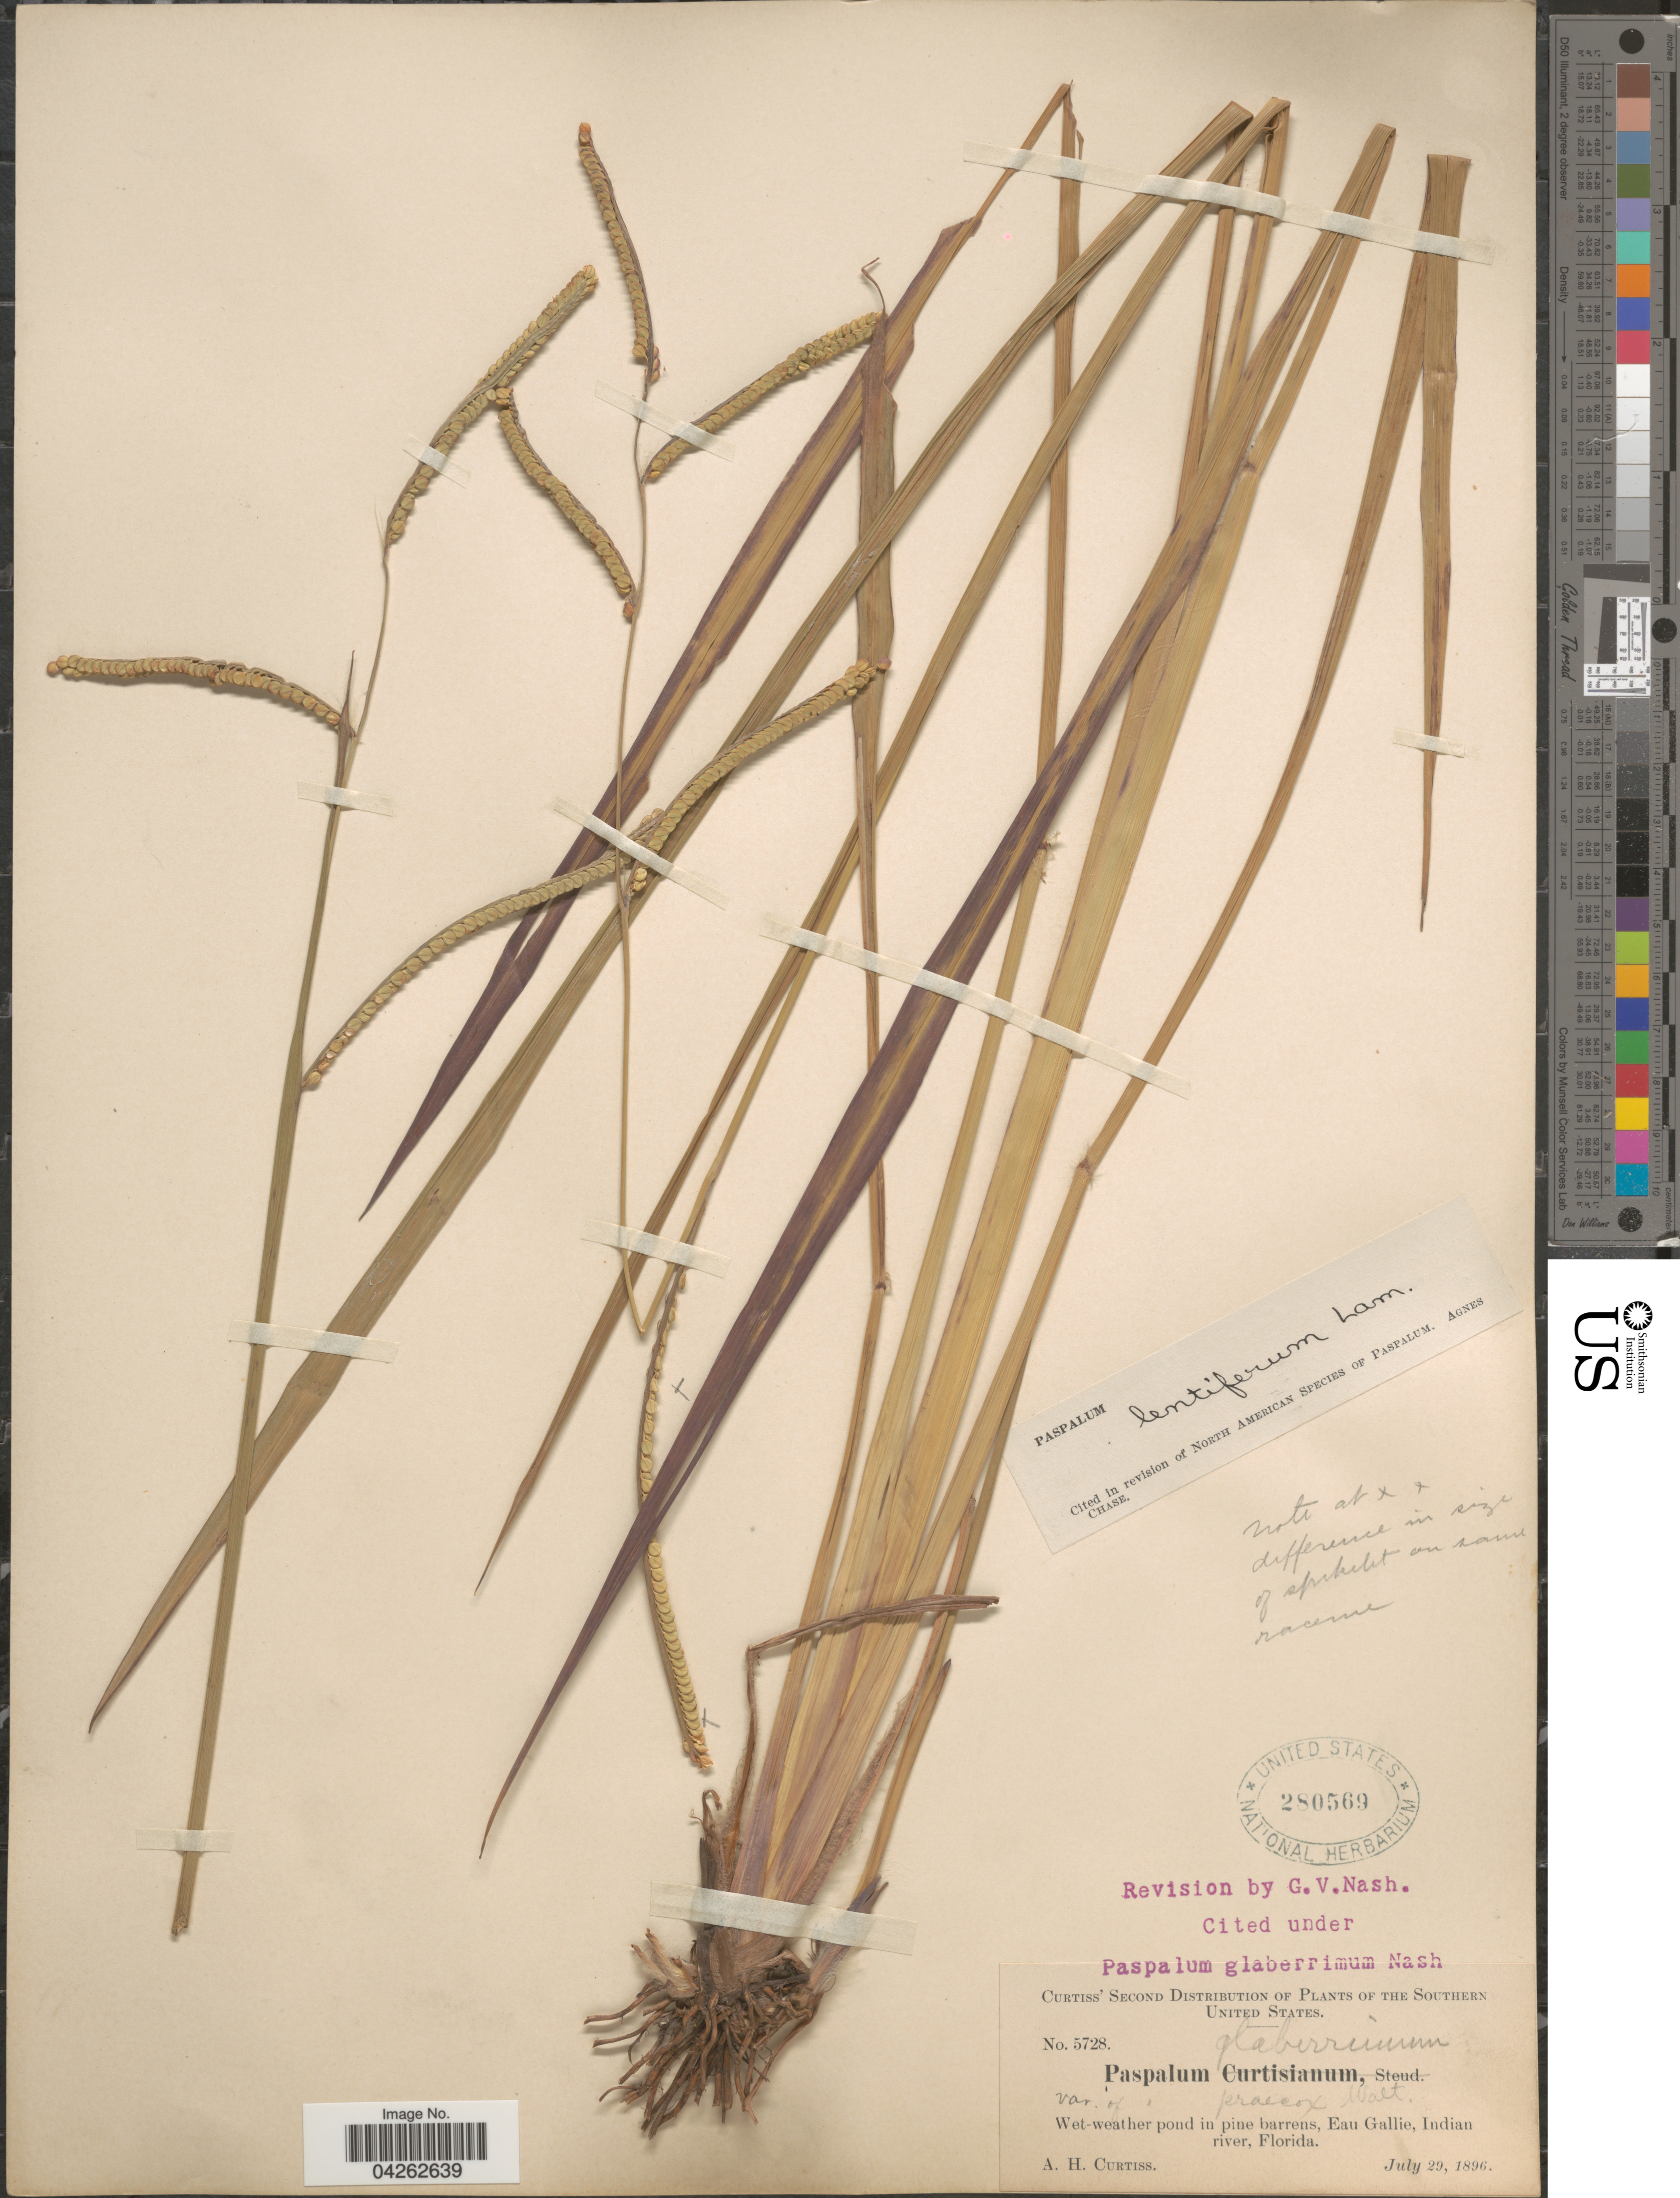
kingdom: Plantae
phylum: Tracheophyta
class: Liliopsida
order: Poales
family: Poaceae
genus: Paspalum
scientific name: Paspalum lentiferum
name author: Lam.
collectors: A. H. Curtiss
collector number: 5728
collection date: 1896-07-29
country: United States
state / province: Florida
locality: Southern United States. Wet-weather pond in pine barrens, Eau Gallie, Indian river.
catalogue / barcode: US 280569